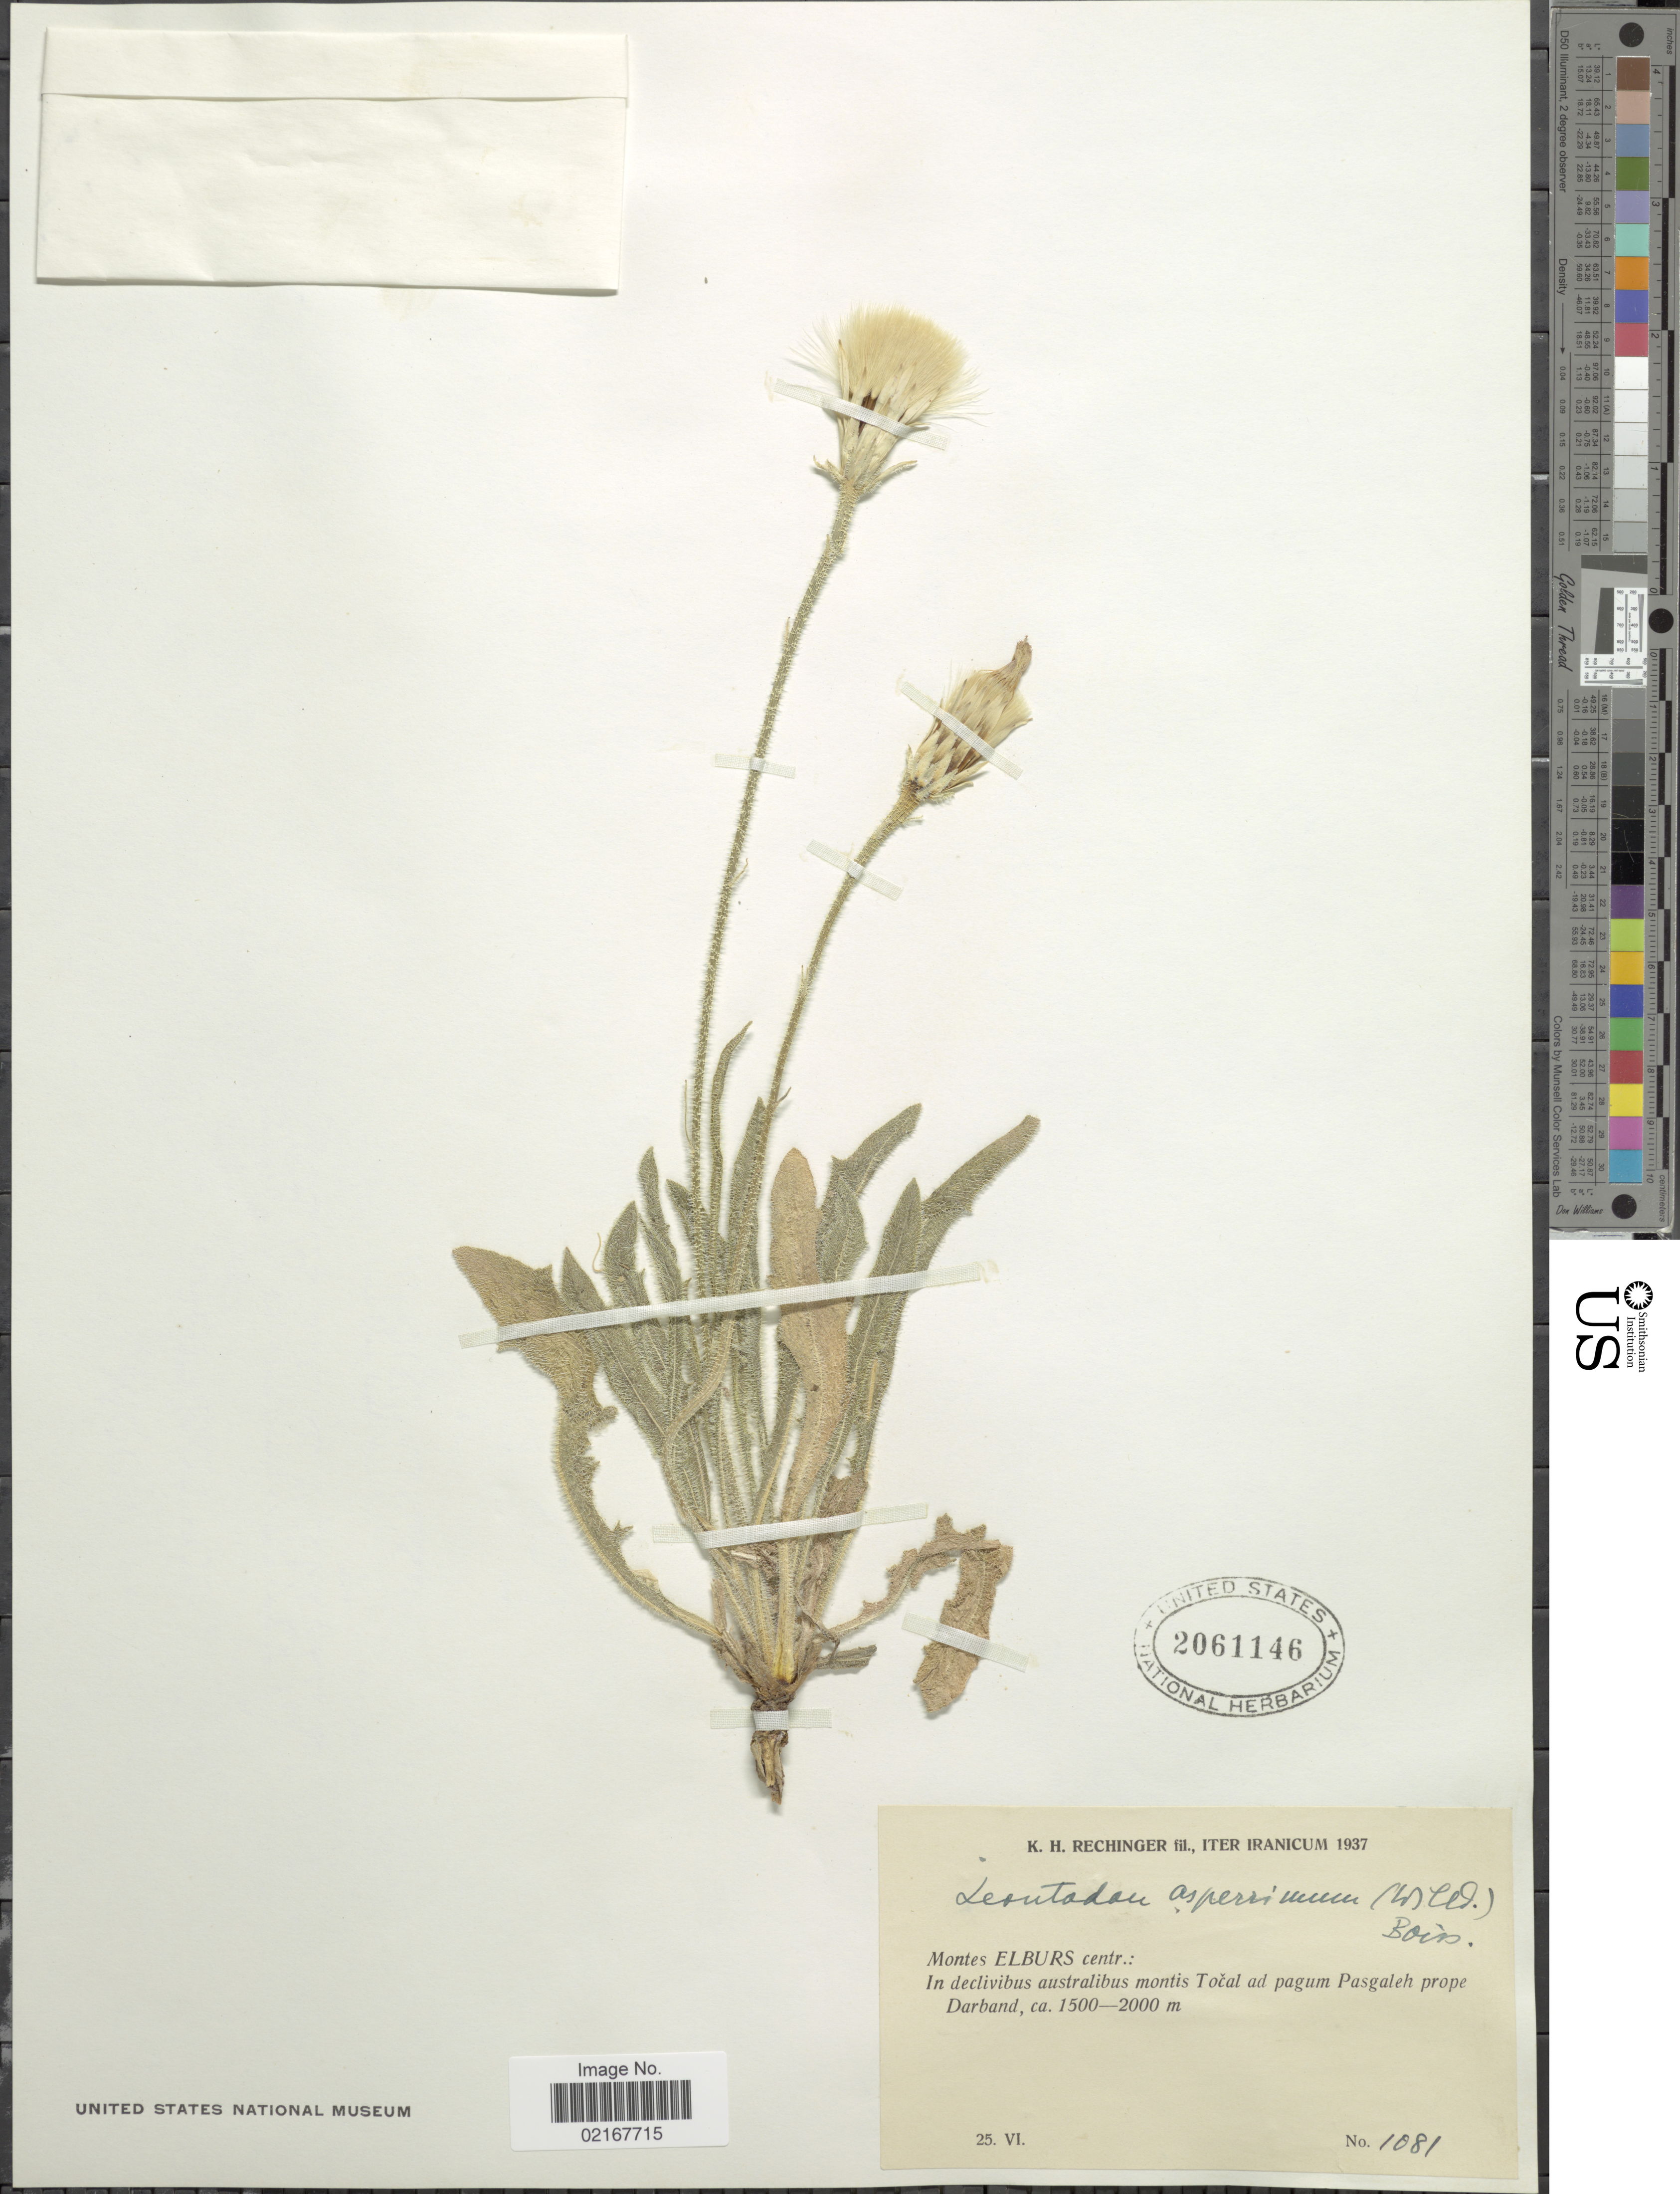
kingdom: Plantae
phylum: Tracheophyta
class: Magnoliopsida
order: Asterales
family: Asteraceae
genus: Leontodon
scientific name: Leontodon asperrimus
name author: (Willd.) Endl.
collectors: K. H. Rechinger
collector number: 1081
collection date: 1937-06-25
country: Iran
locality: Montes Elburs centr., montis Tocal and pagum Pasgaleh prope Darband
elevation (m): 1500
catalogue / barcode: US 2061146